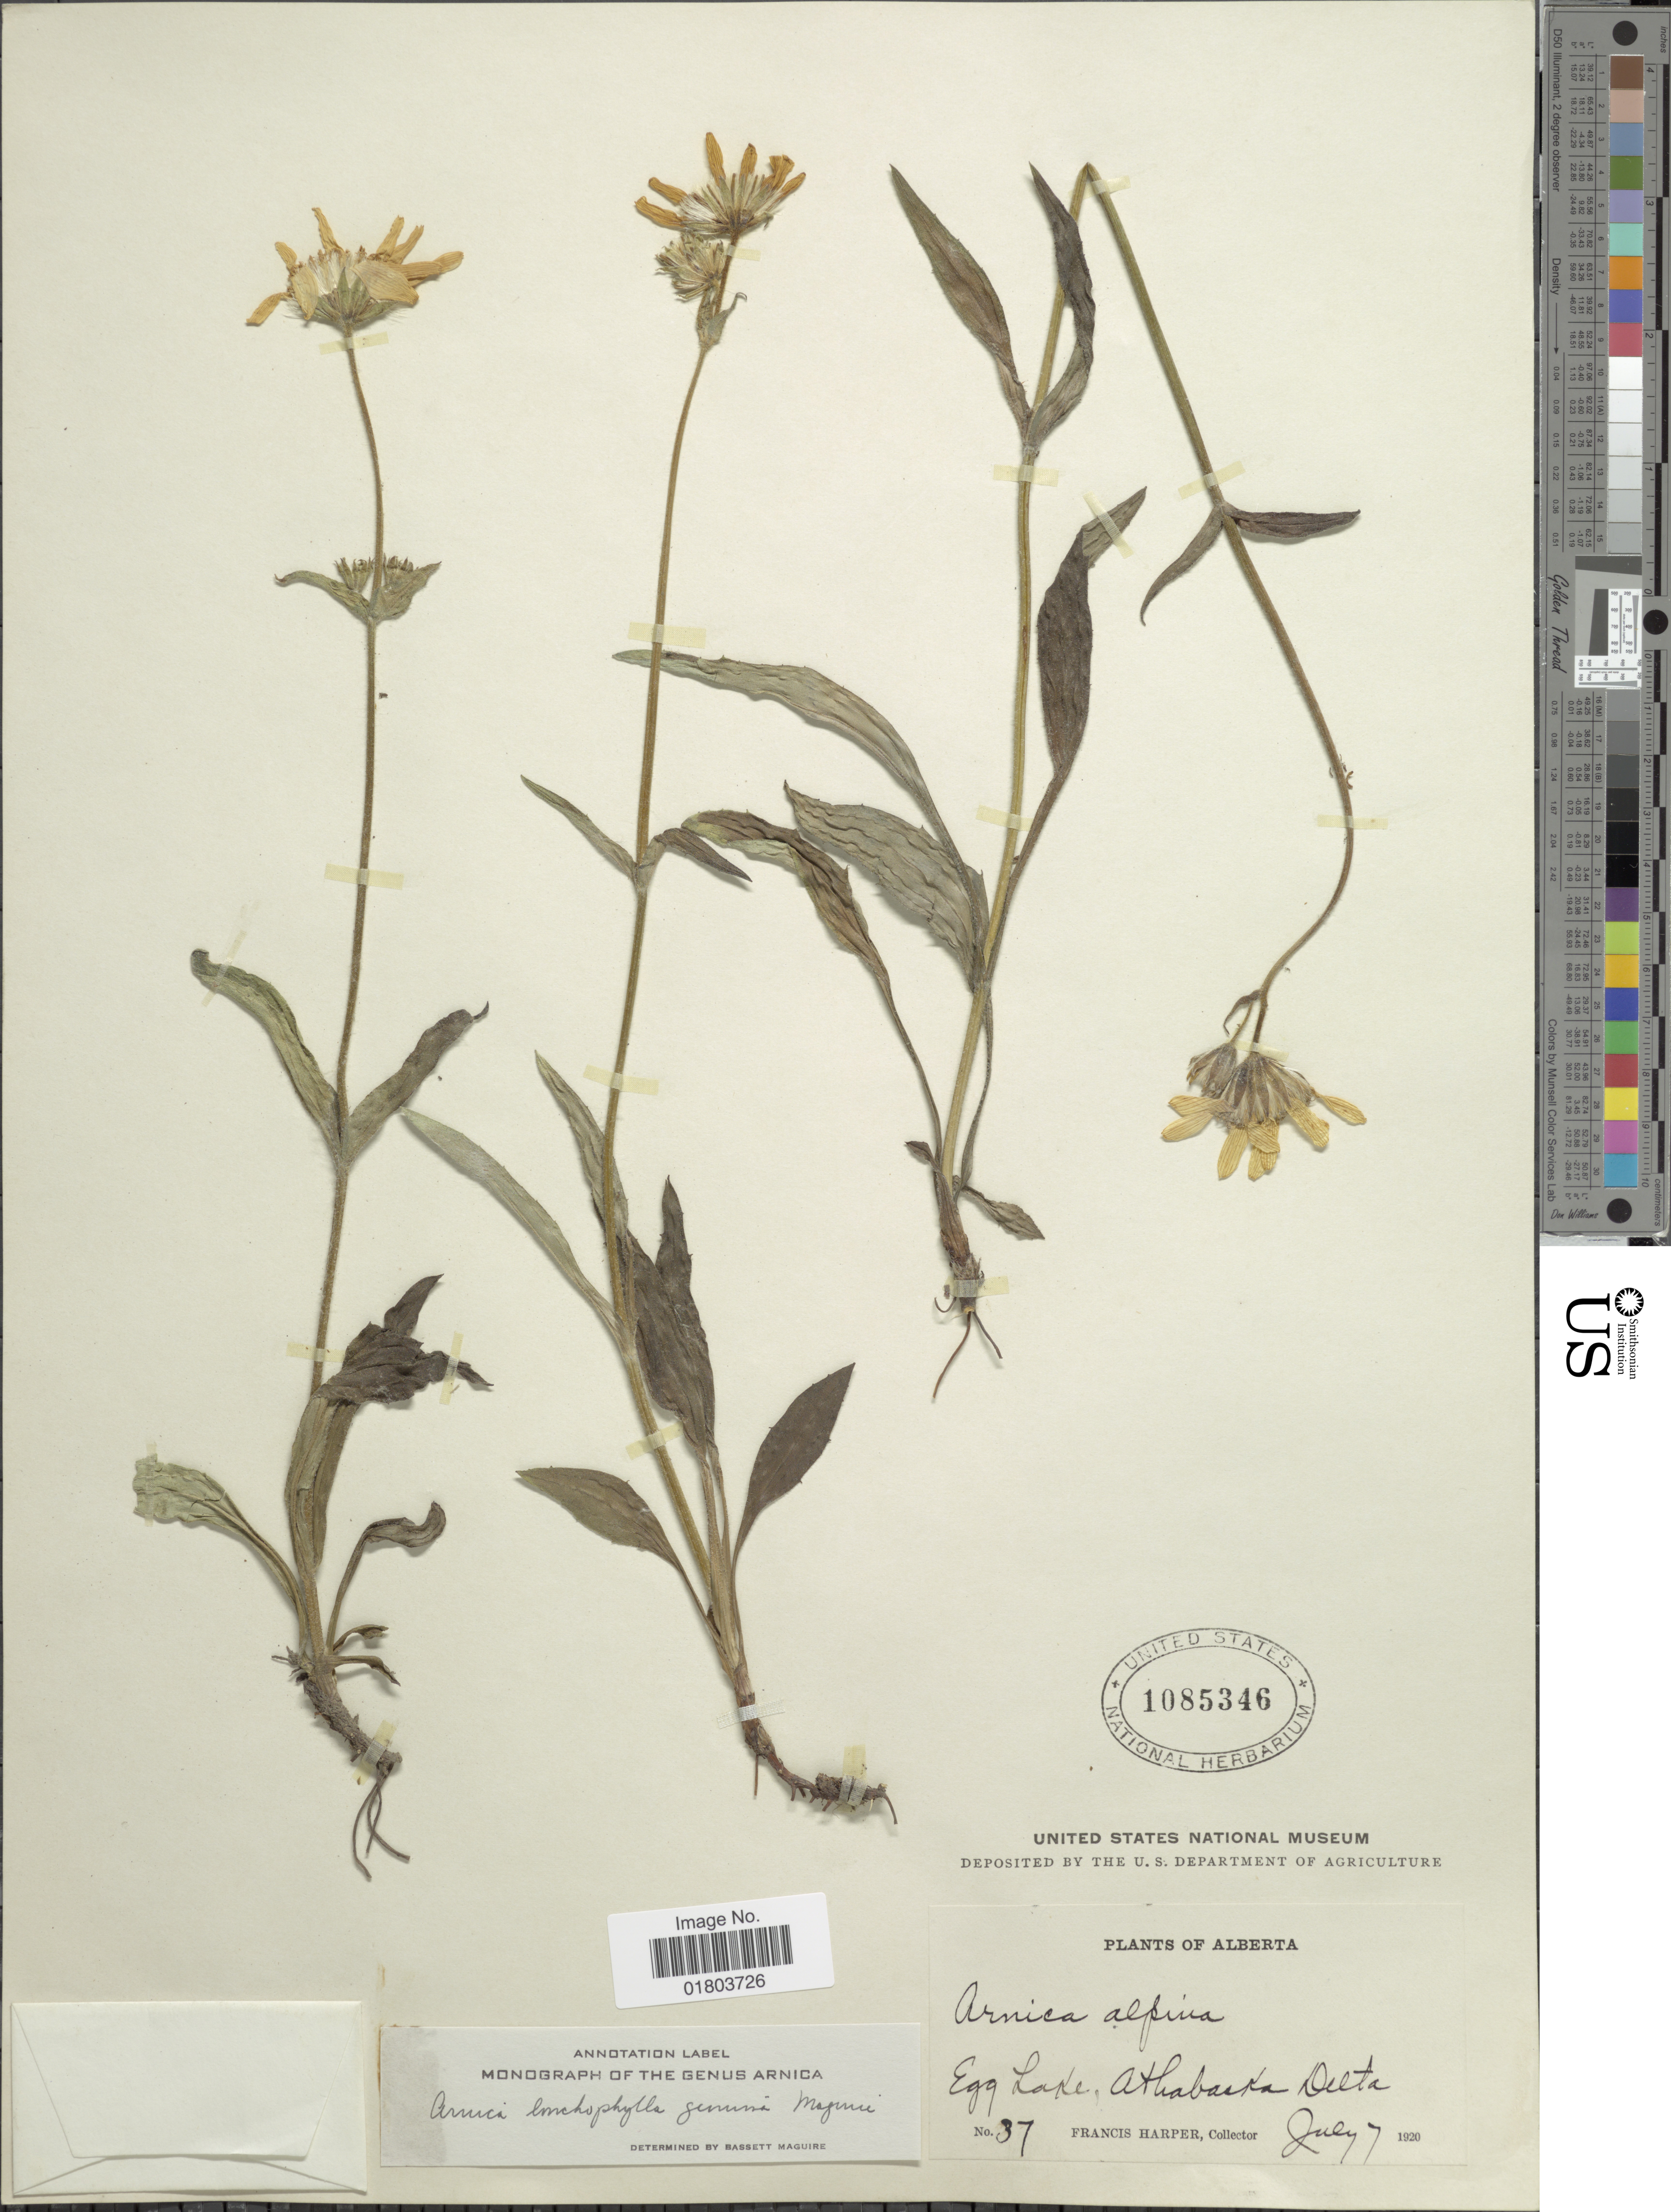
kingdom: Plantae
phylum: Tracheophyta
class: Magnoliopsida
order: Asterales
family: Asteraceae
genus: Arnica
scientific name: Arnica lonchophylla subsp. genuina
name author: Maguire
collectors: F. Harper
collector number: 37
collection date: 1920-07-07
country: Canada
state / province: Alberta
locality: Egg lake, Athabaska Delta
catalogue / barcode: US 1085346